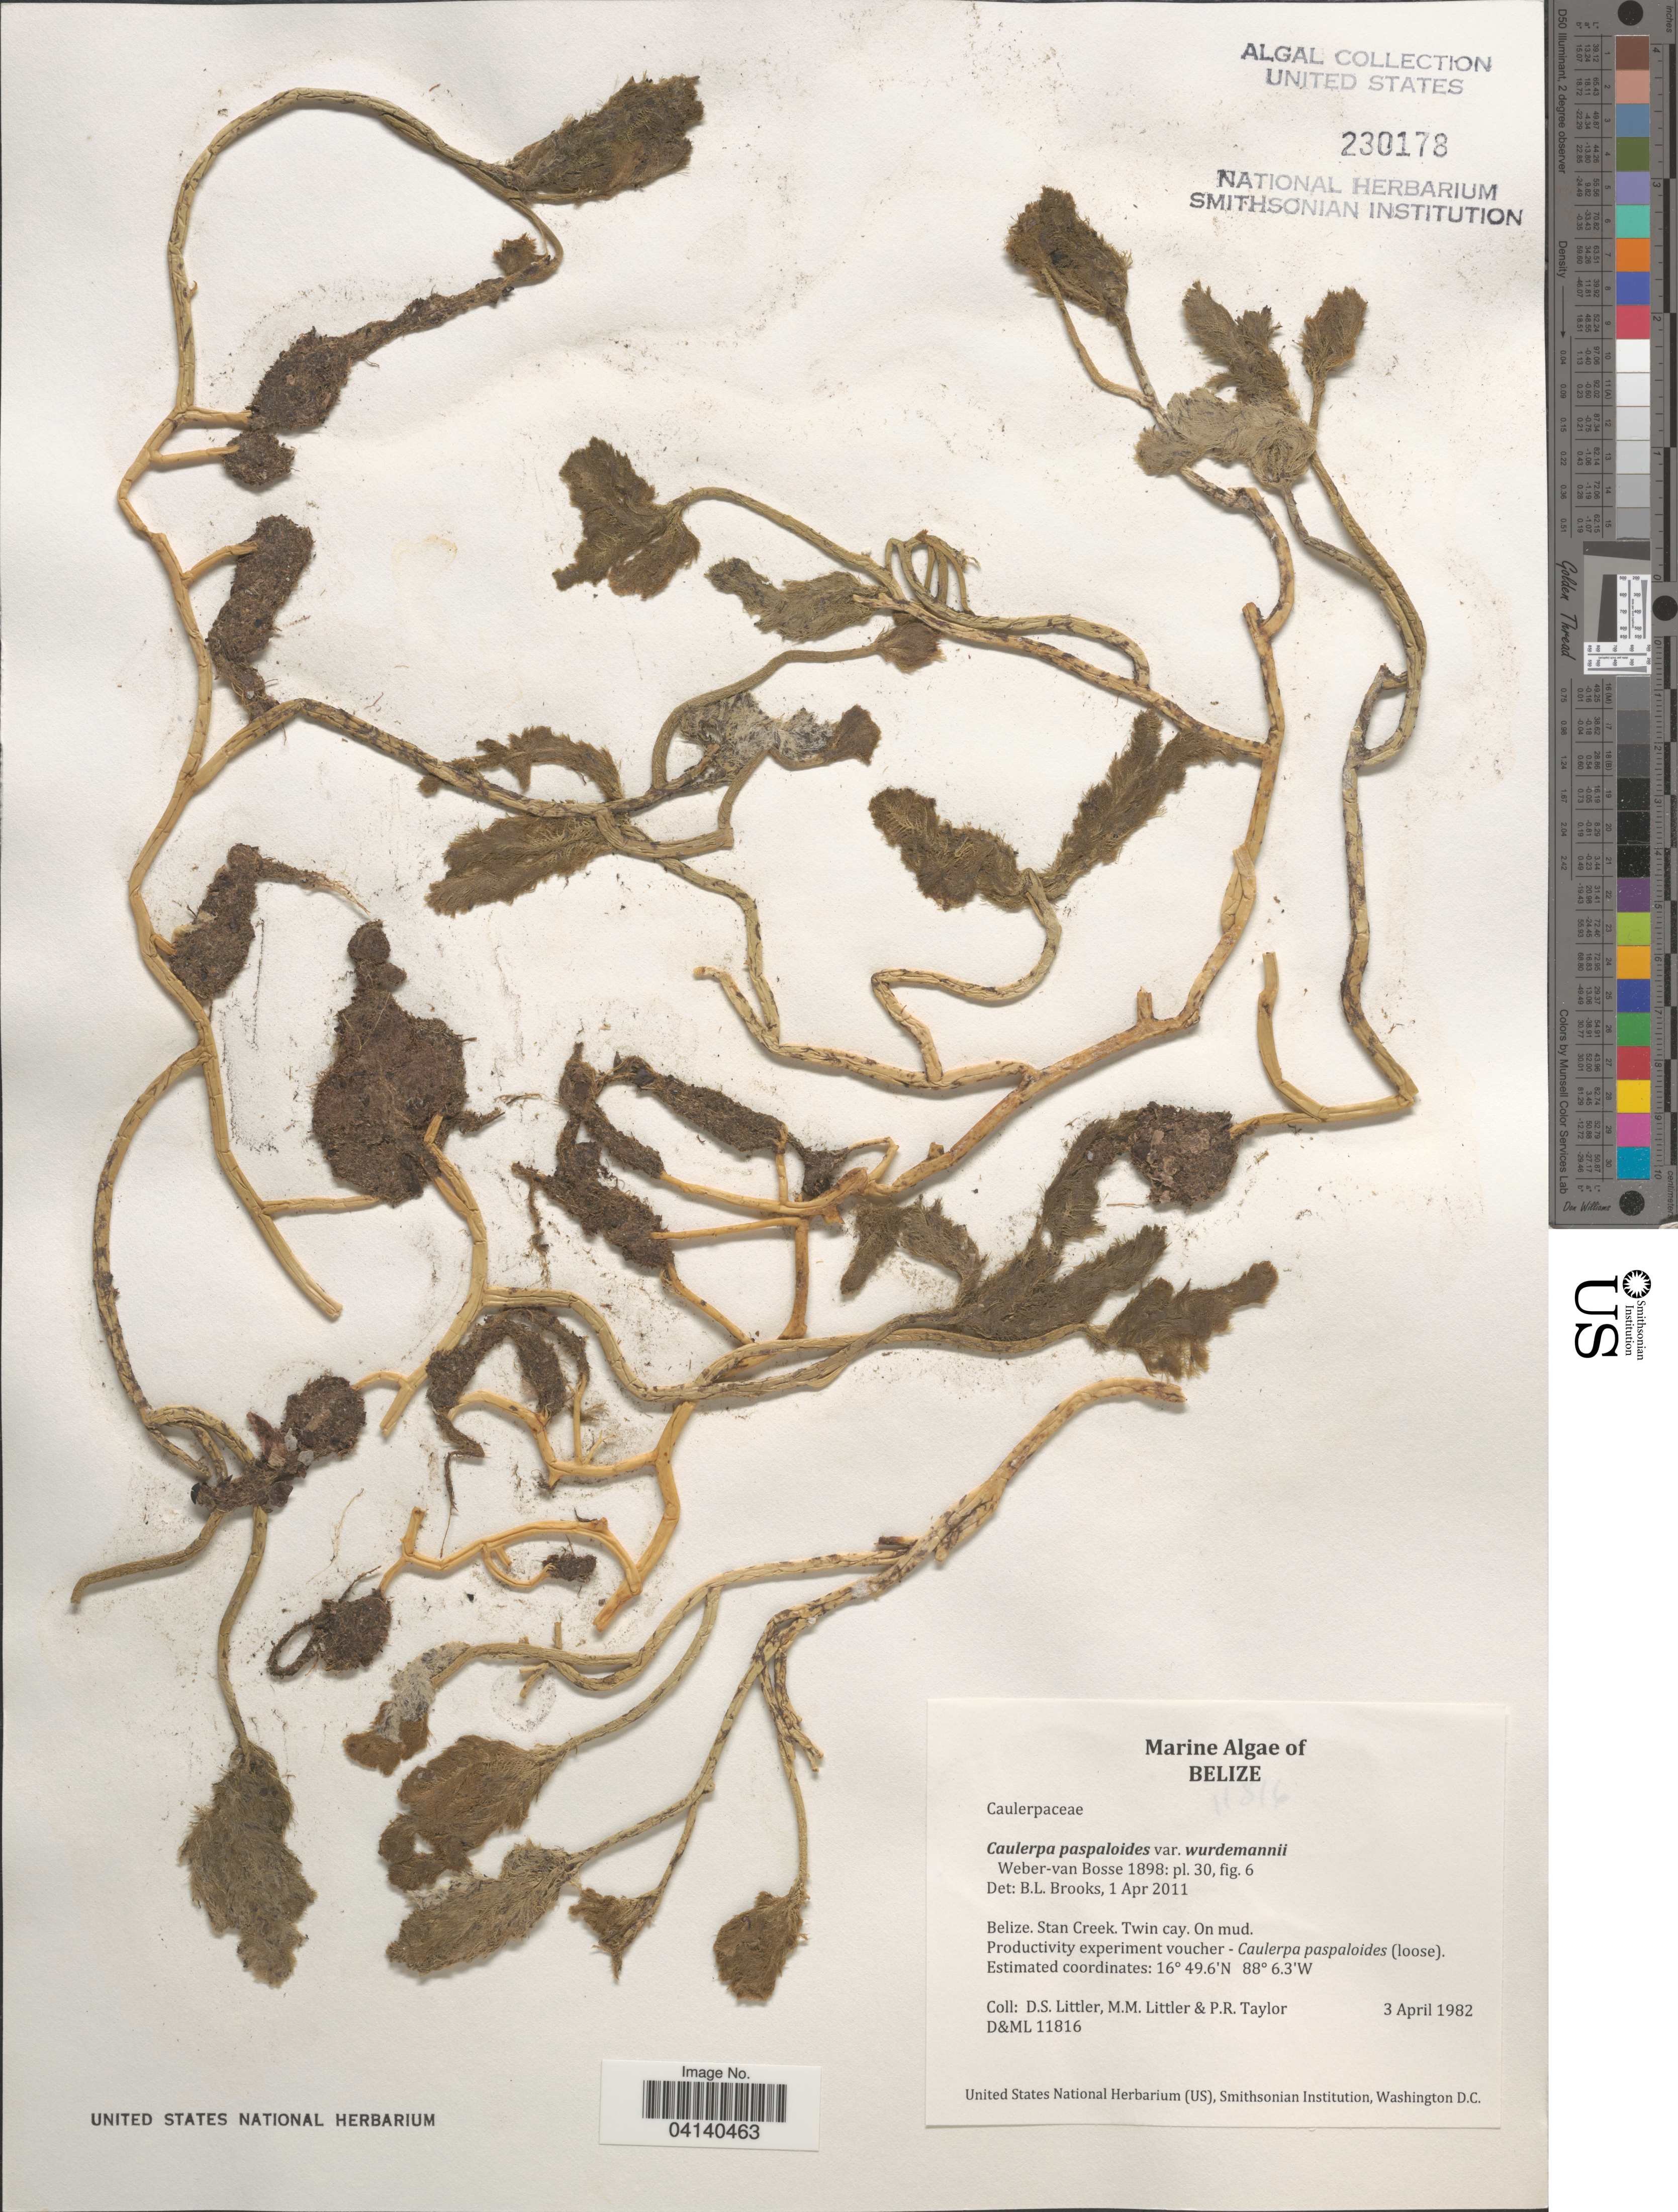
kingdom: Plantae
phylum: Chlorophyta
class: Ulvophyceae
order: Bryopsidales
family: Caulerpaceae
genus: Caulerpa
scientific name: Caulerpa paspaloides var. wurdemannii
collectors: D. S. Littler & P. R. Taylor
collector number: D&ML11816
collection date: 1982-04-03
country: Belize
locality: Stan Creek. Twin Cay.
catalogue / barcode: US 230178